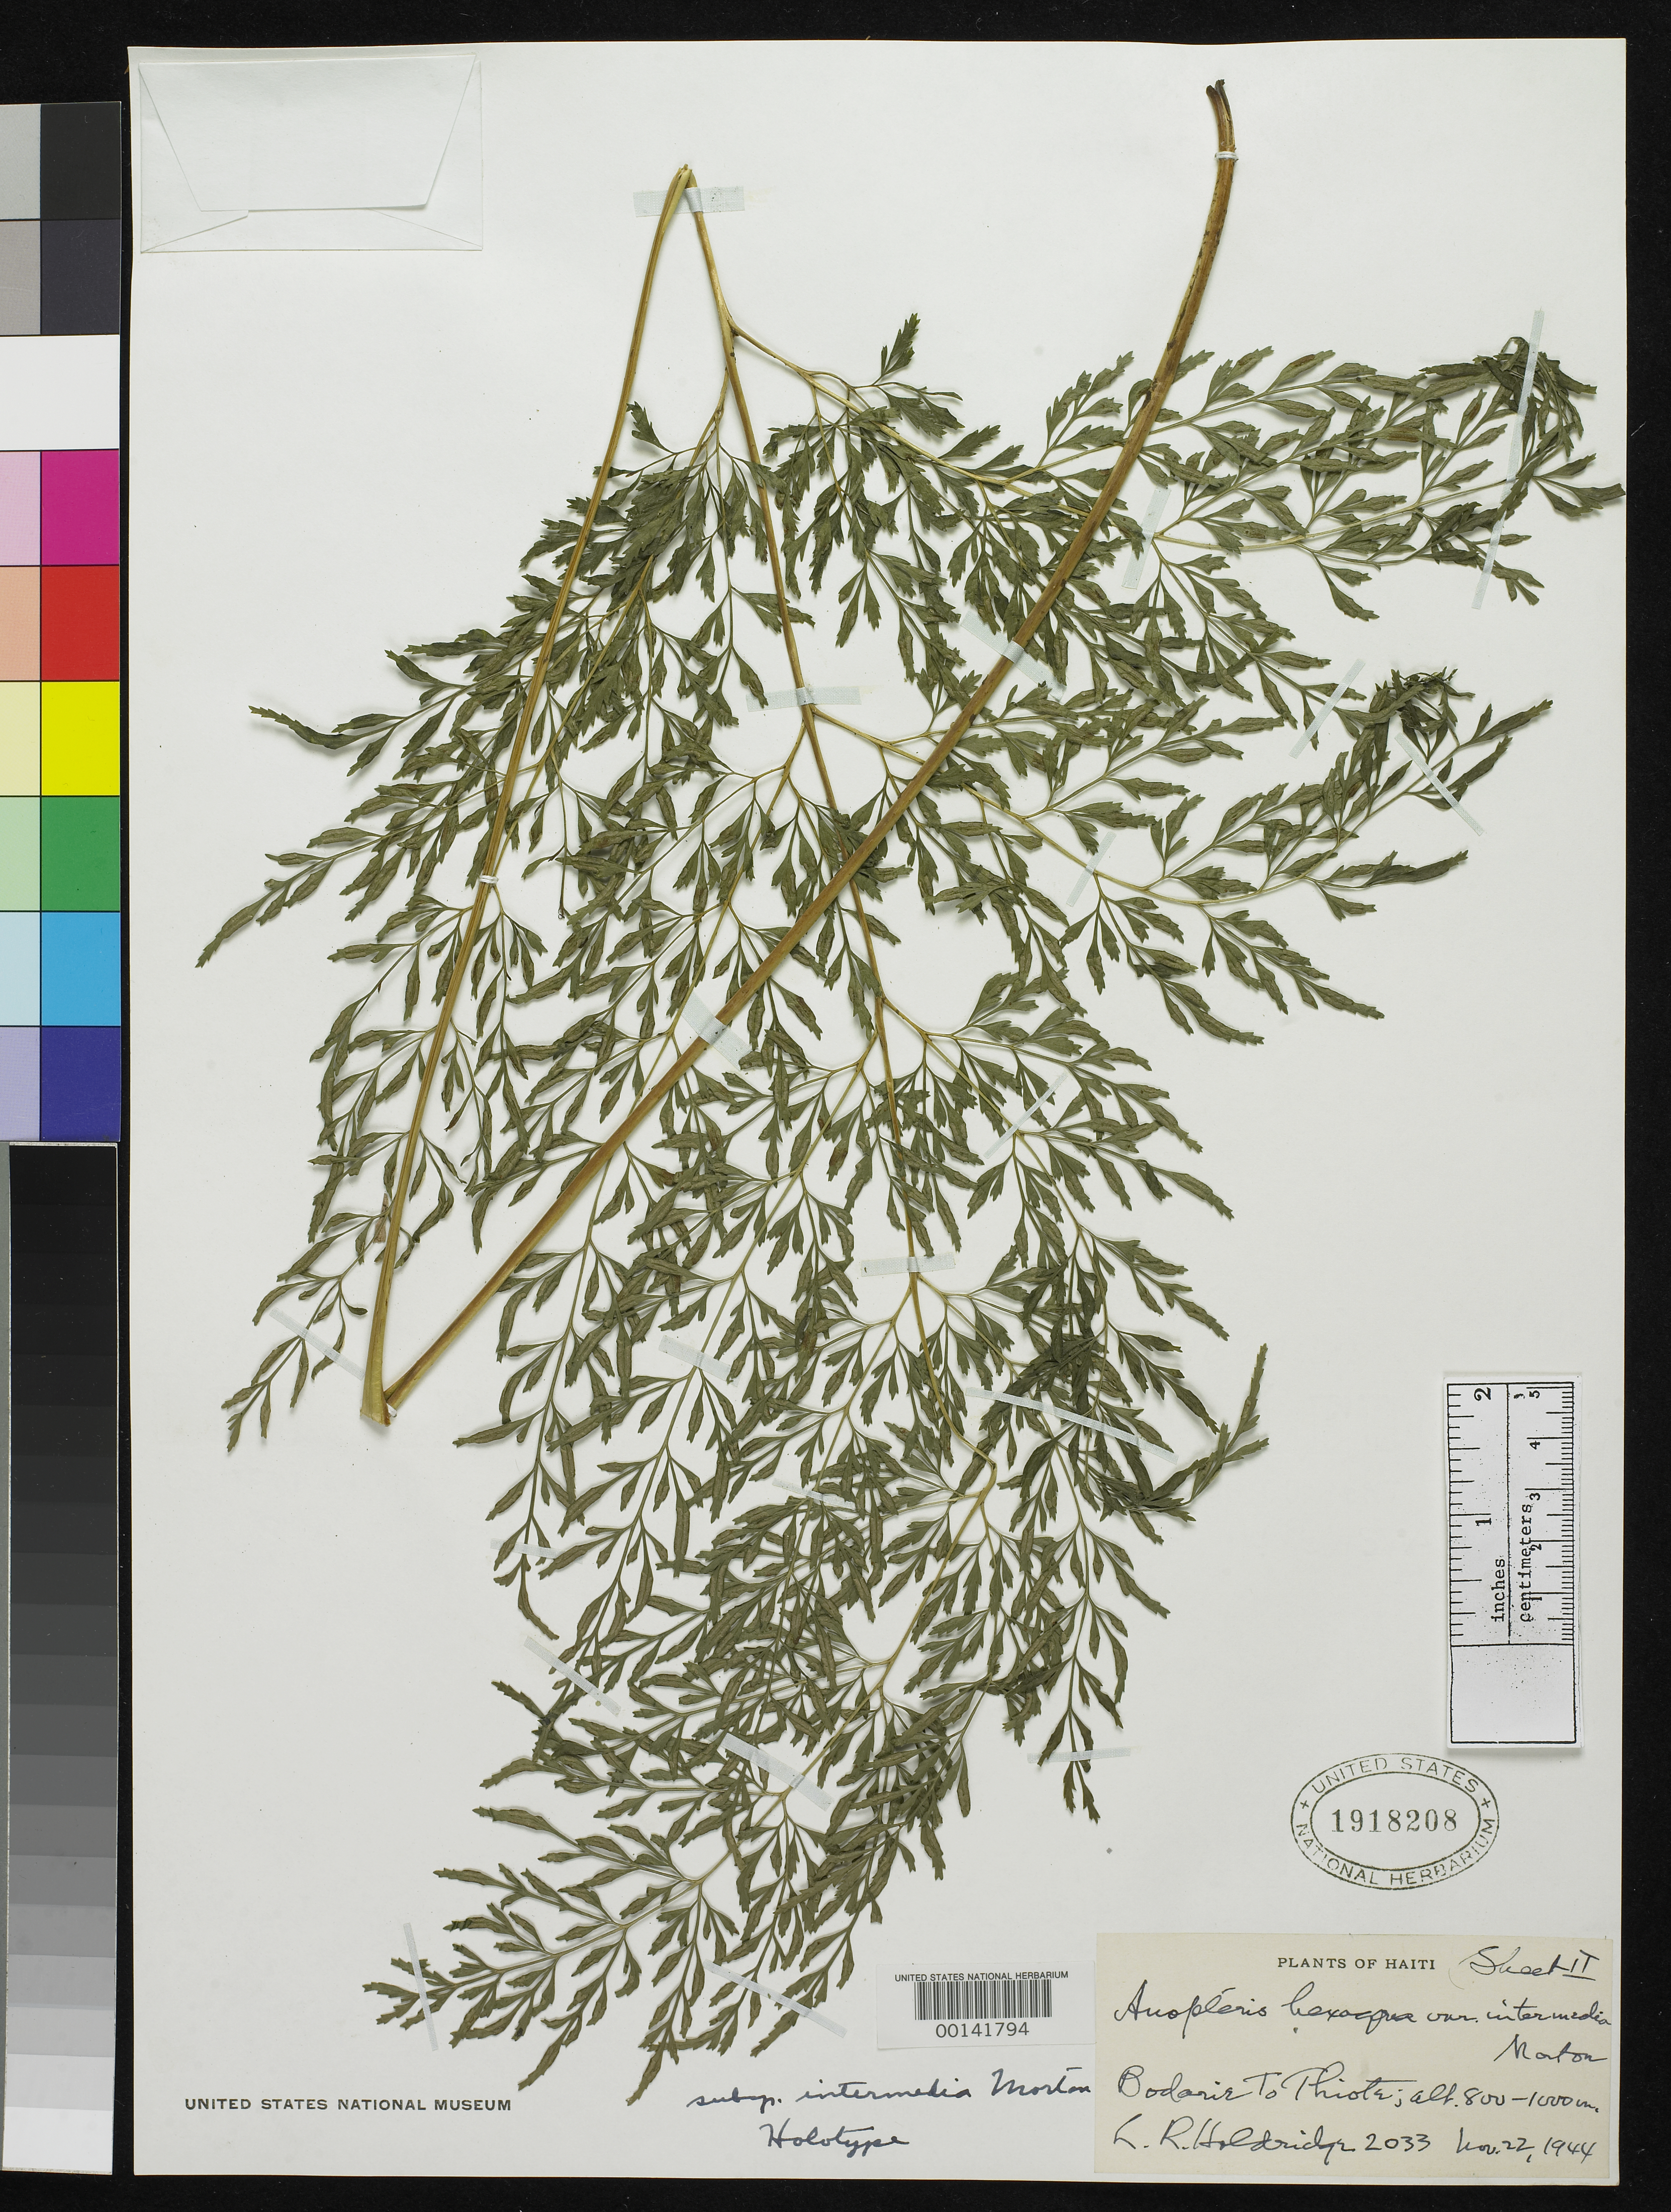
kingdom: Plantae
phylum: Tracheophyta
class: Polypodiopsida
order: Polypodiales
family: Pteridaceae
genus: Anopteris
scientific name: Anopteris hexagona subsp. intermedia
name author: C.V. Morton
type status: Holotype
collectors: L. Holdridge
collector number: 2033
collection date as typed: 22 Nov 1944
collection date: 1944-11-22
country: Haiti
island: Hispaniola Island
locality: Bodeire to Thiote.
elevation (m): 800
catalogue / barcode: US 1918208